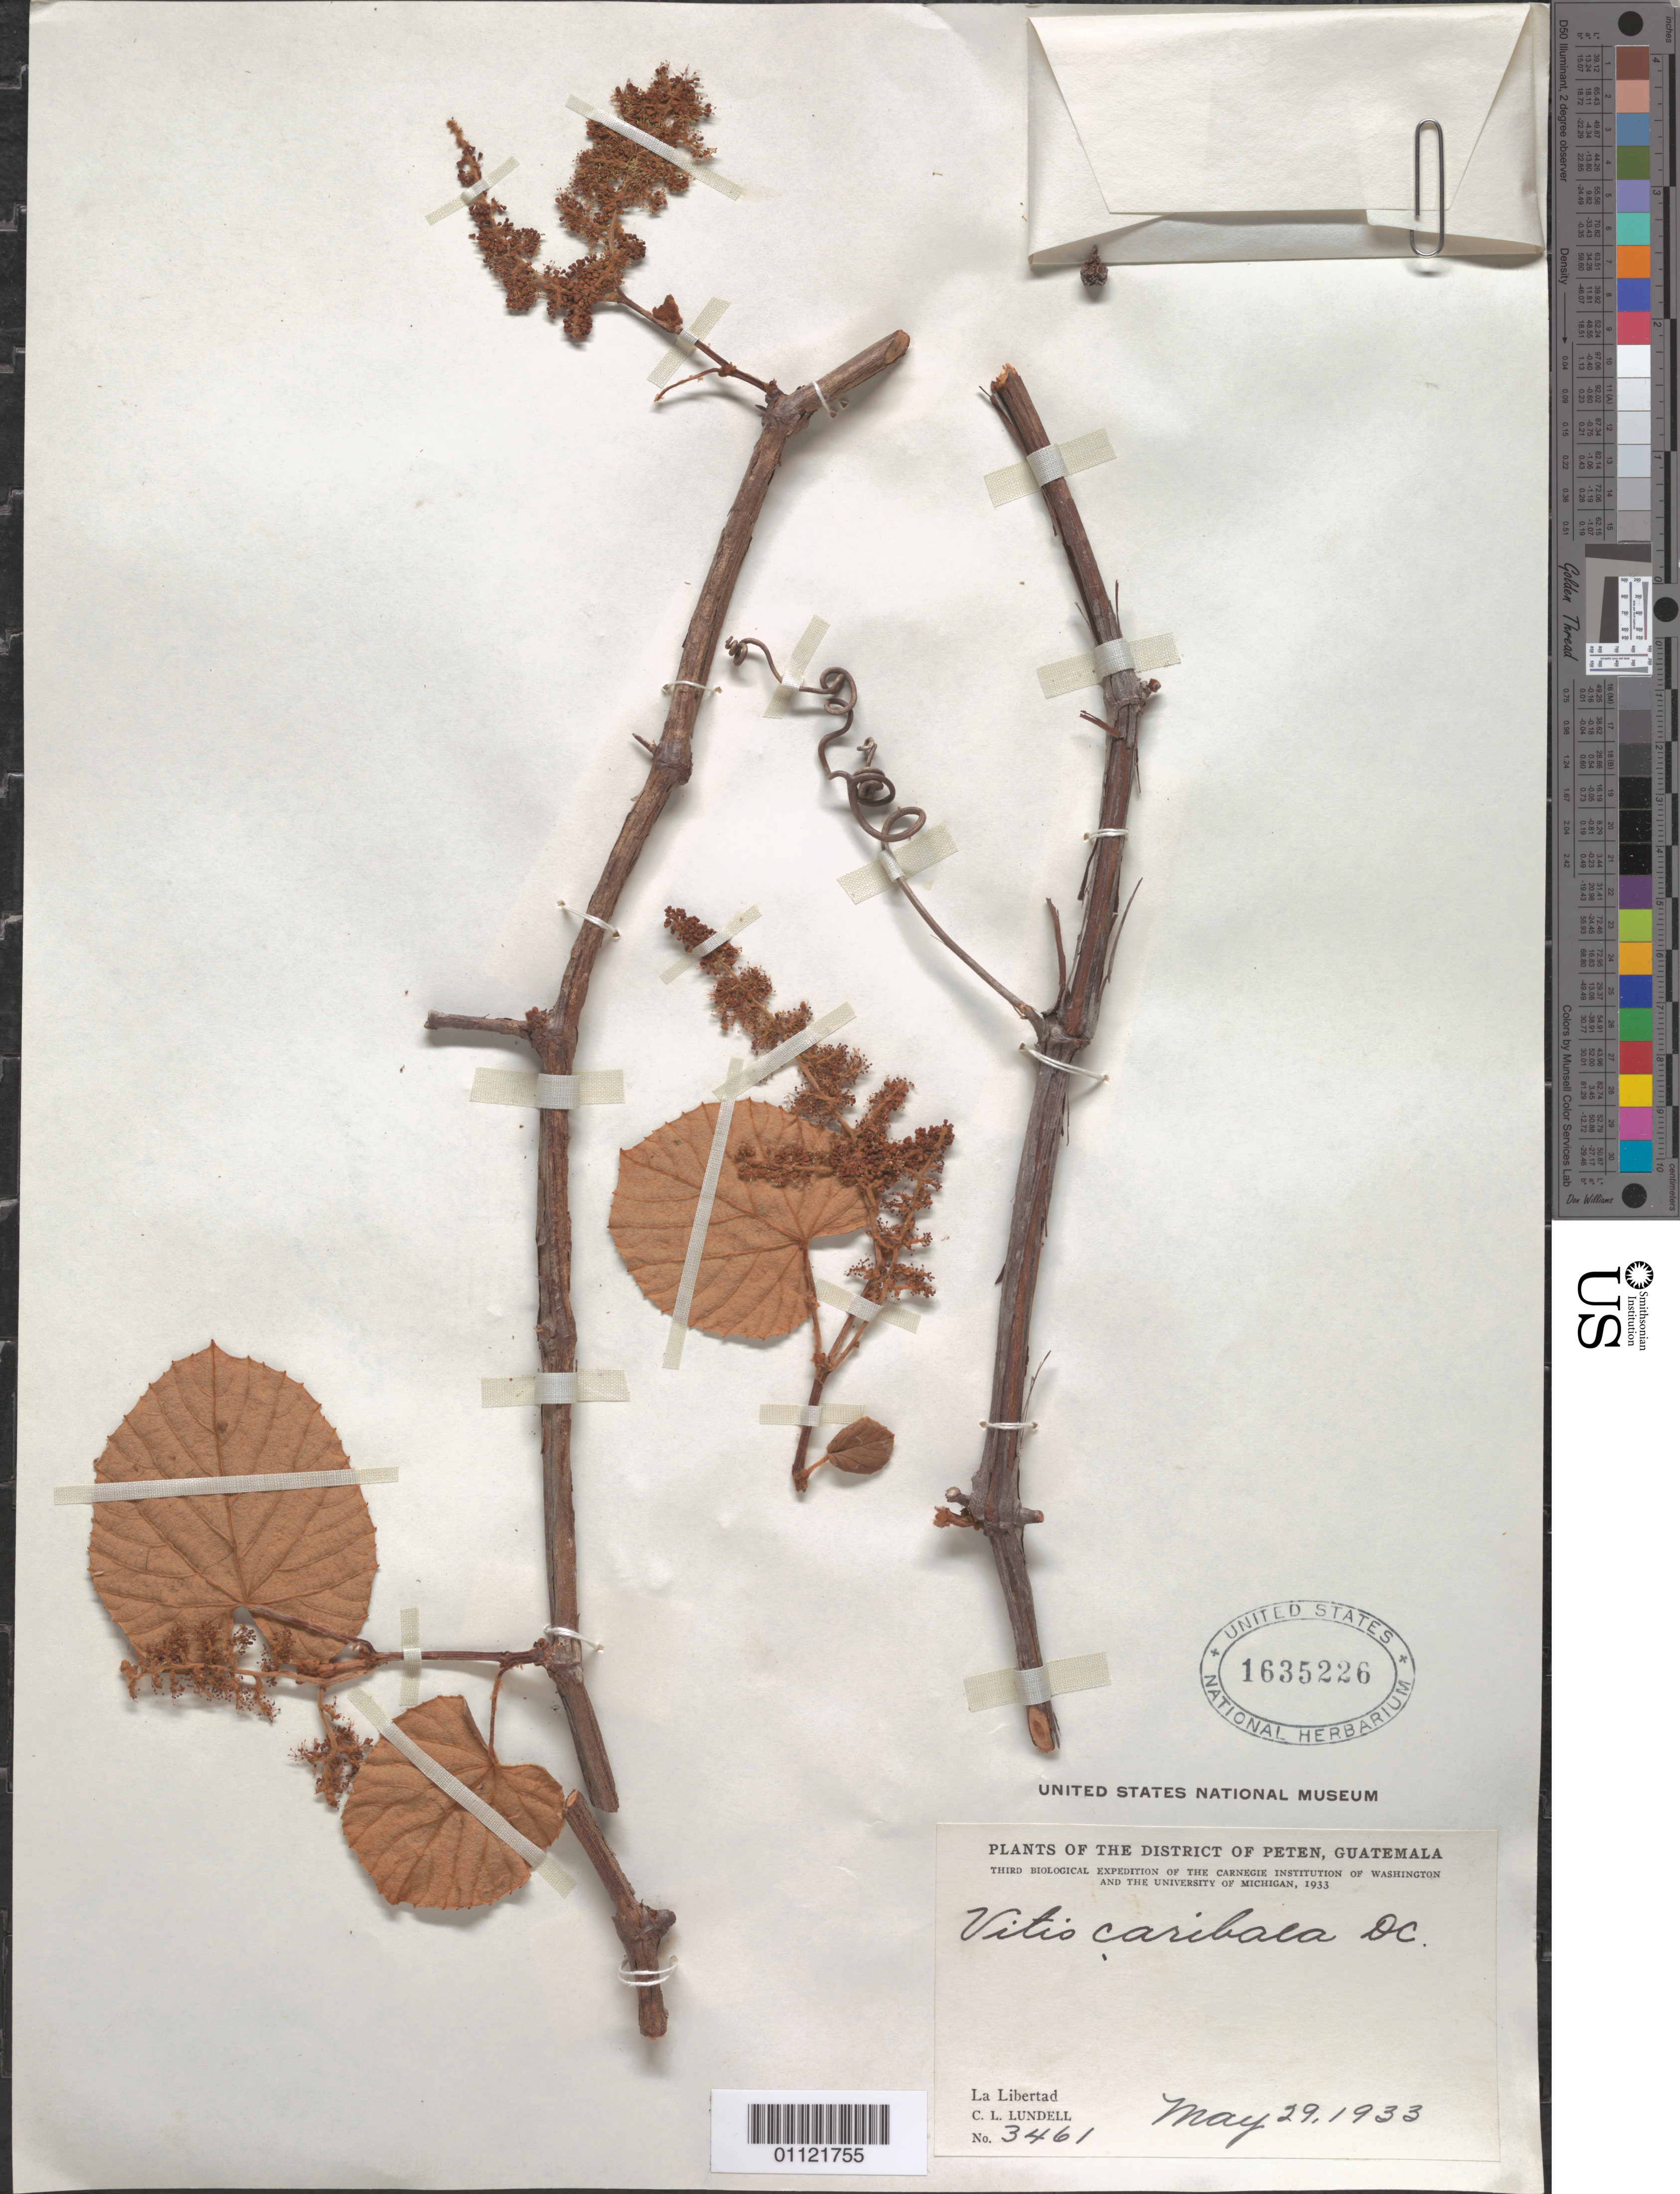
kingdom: Plantae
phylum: Tracheophyta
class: Magnoliopsida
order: Vitales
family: Vitaceae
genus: Vitis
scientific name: Vitis caribaea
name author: DC.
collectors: C. L. Lundell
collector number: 3461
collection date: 1933-05-29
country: Guatemala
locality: La Libertad. District of Peten.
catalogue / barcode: US 1635226